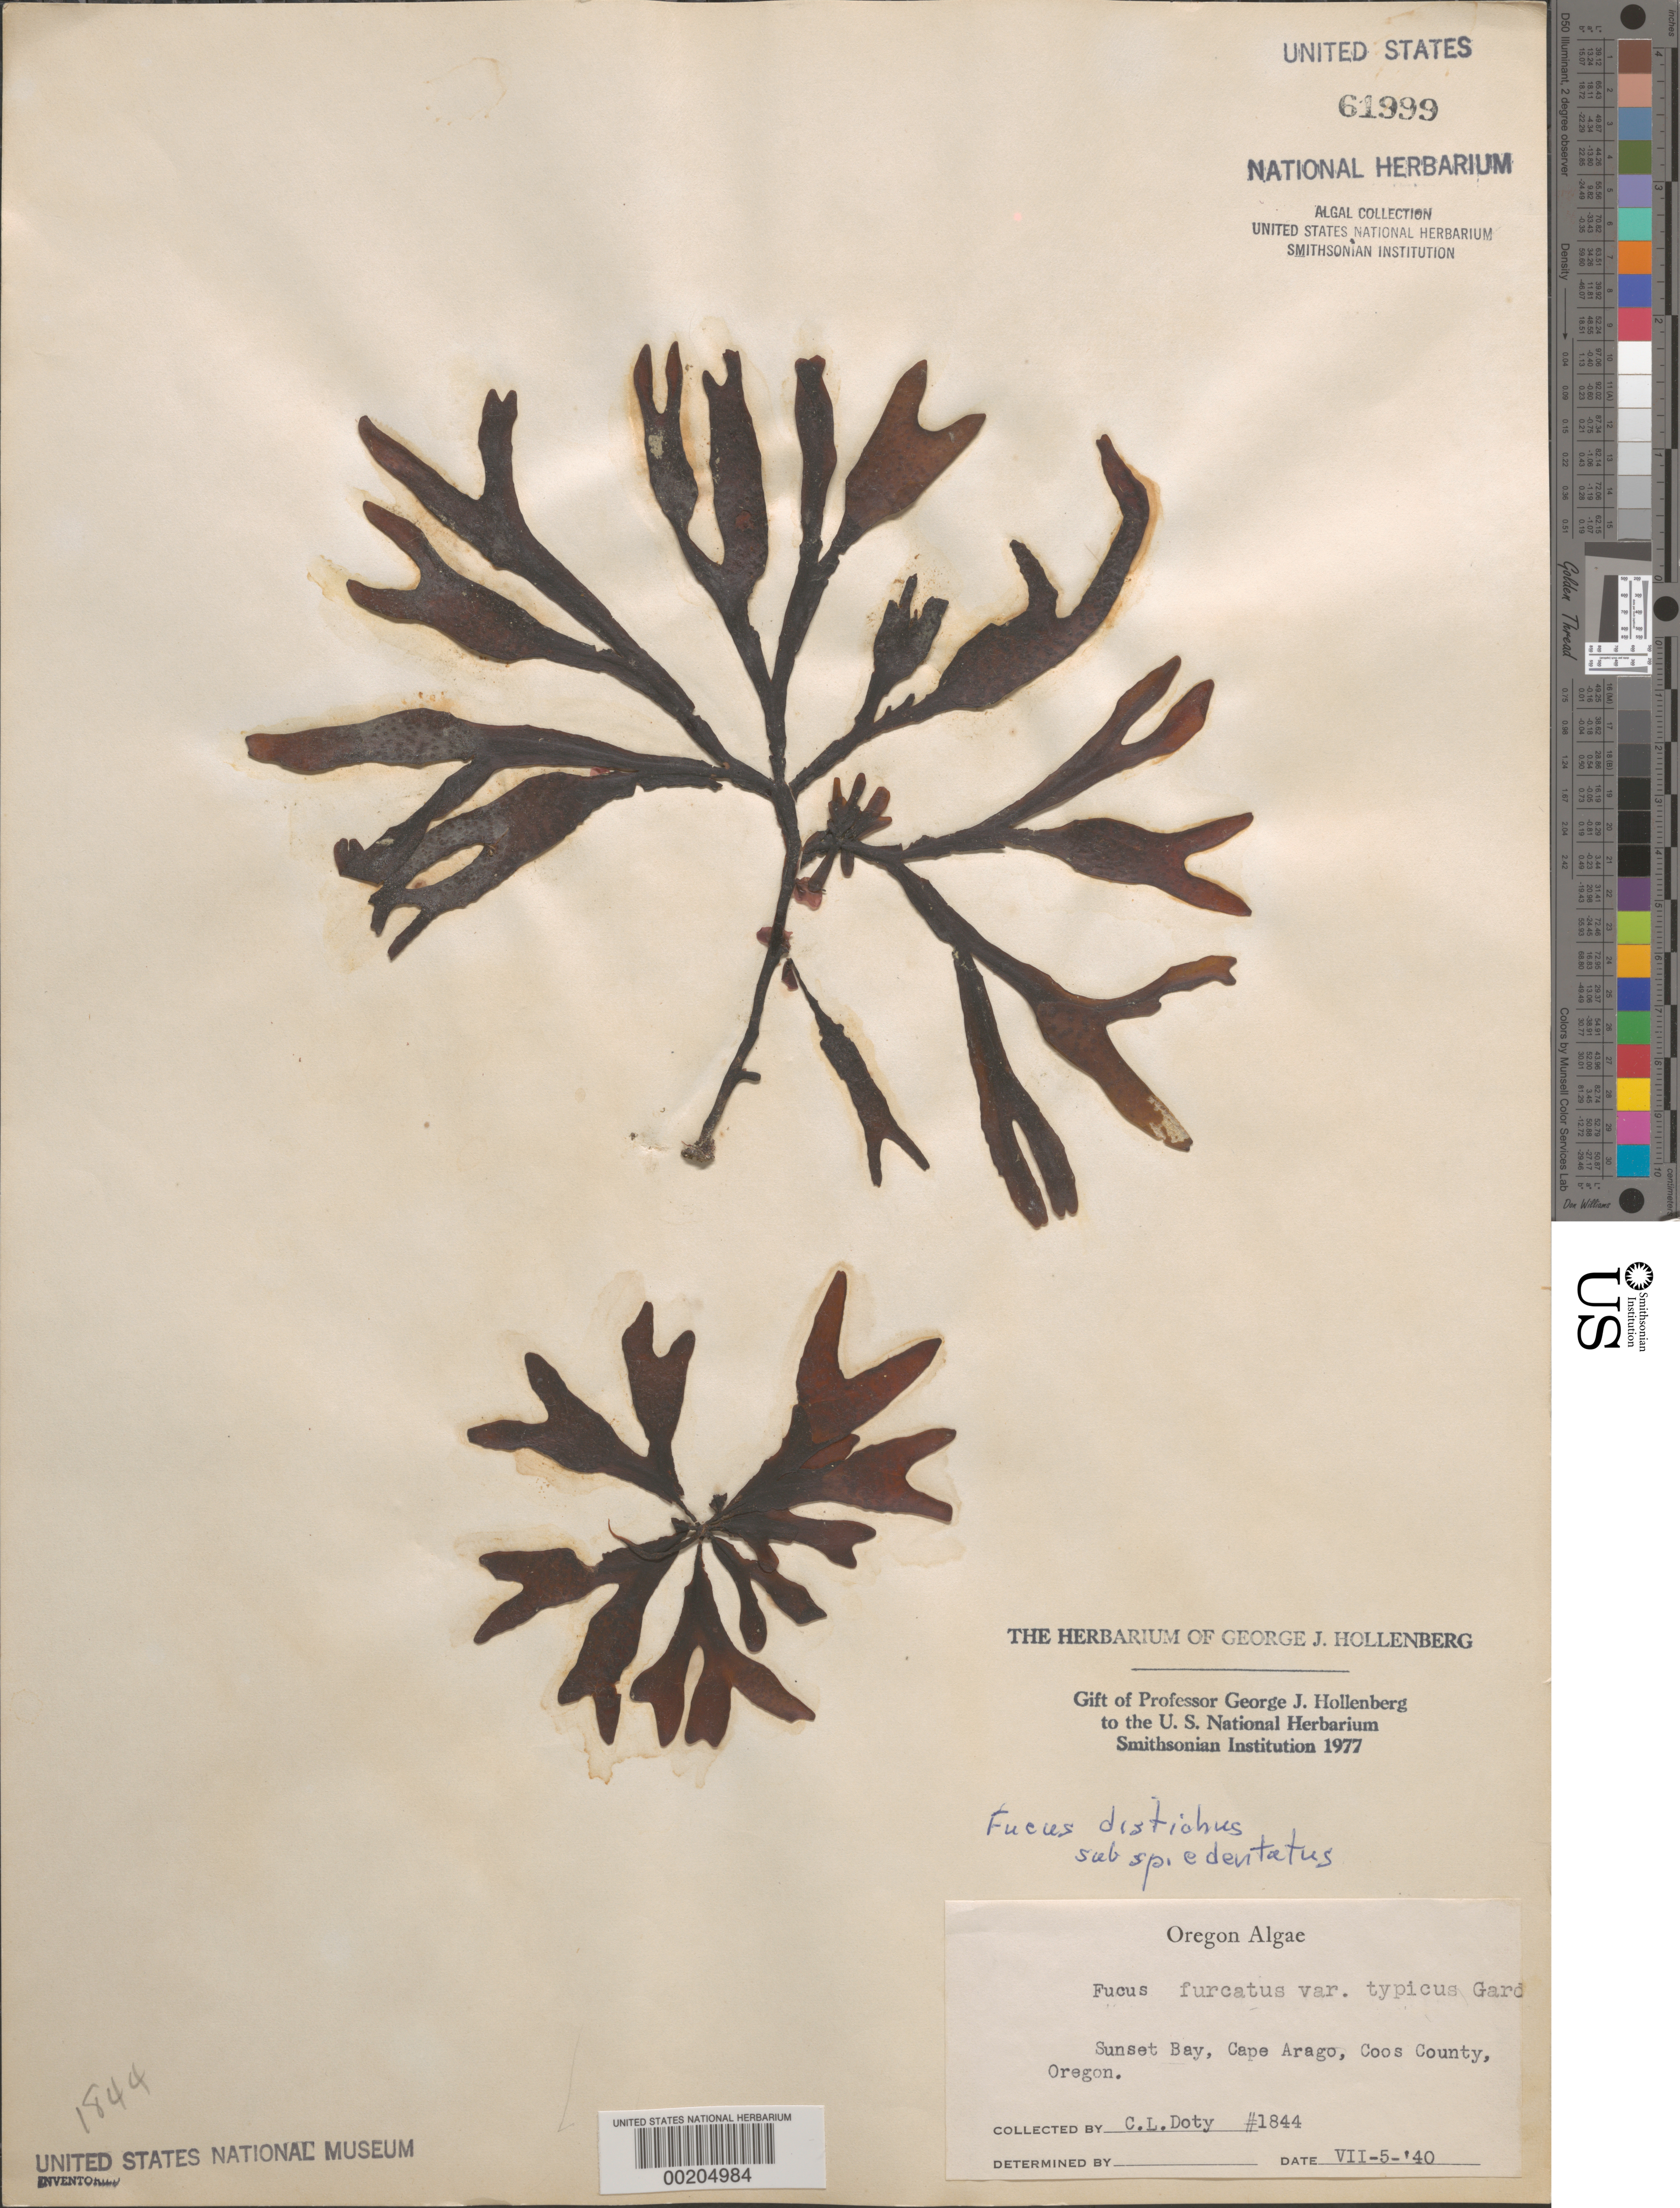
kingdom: Chromista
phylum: Ochrophyta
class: Phaeophyceae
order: Fucales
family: Fucaceae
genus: Fucus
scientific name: Fucus distichus subsp. edentatus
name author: (Bach. Pyl.) H.T. Powell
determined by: Hollenberg, George J.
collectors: C. L. Doty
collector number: MSD 1844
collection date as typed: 05 Jul 1940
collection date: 1940-07-05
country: United States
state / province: Oregon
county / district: Coos County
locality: Sunset Bay, Cape Arago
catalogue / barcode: US 61999